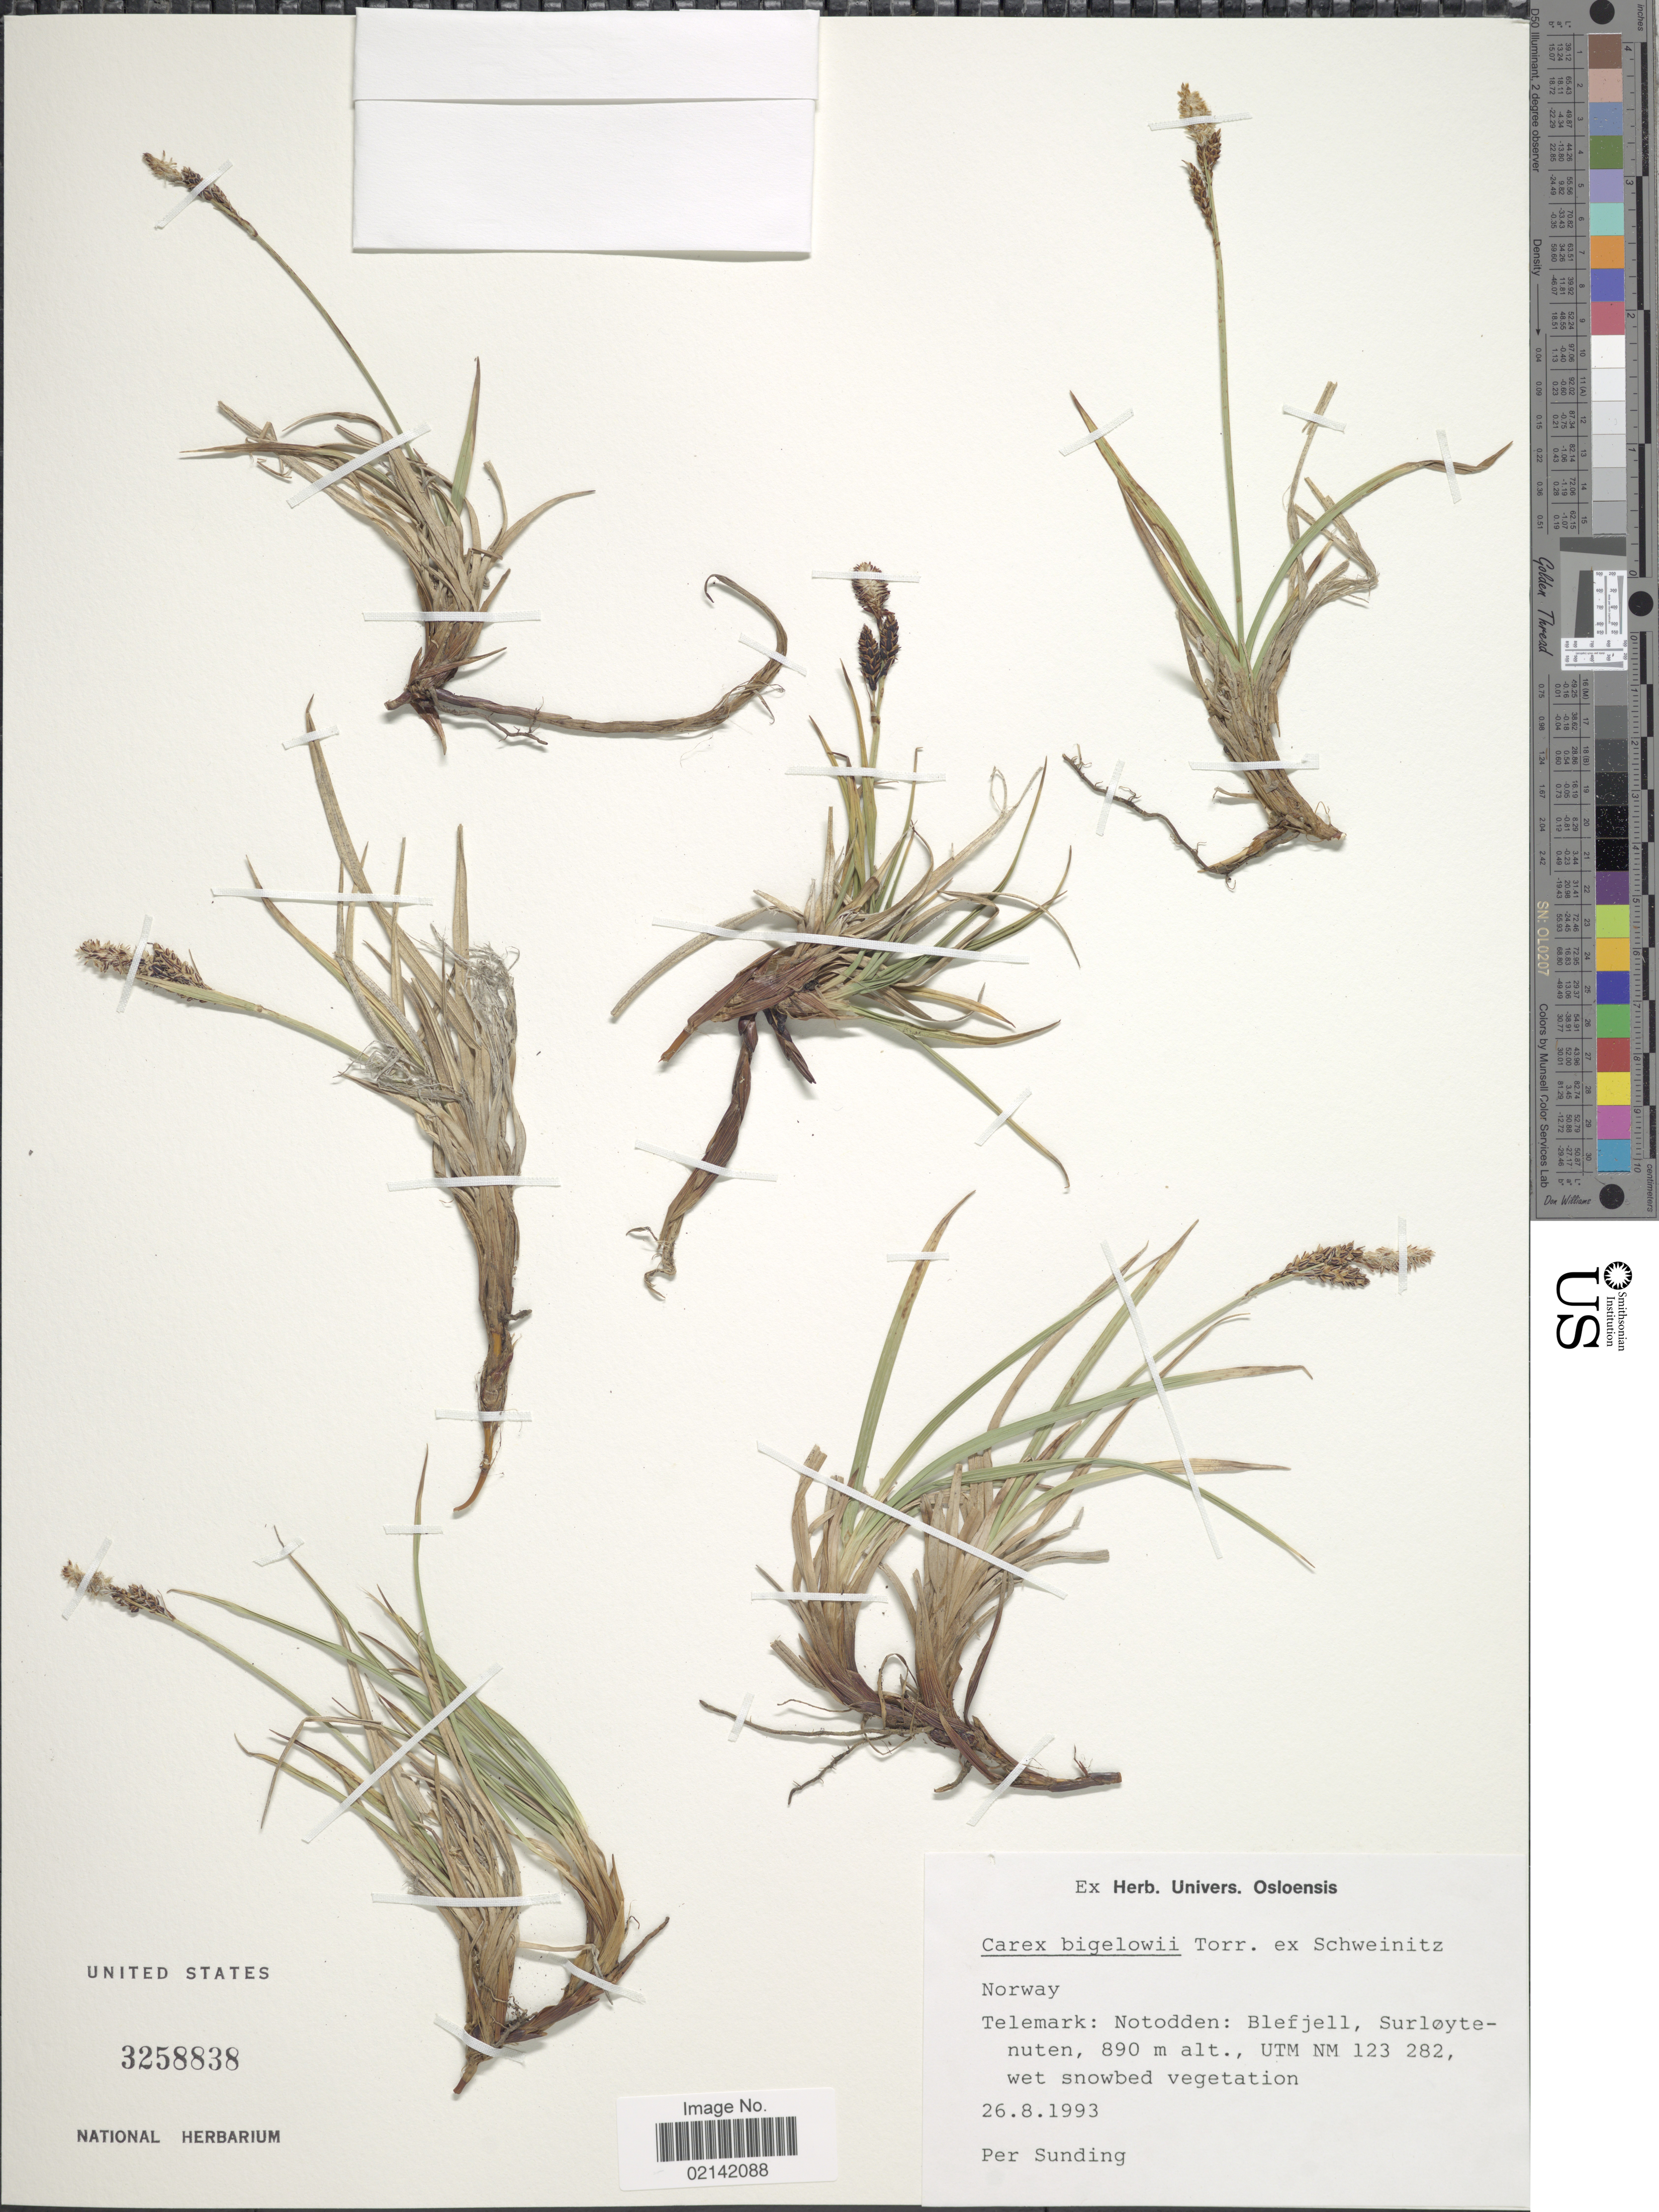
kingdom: Plantae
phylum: Tracheophyta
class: Liliopsida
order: Poales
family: Cyperaceae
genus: Carex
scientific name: Carex bigelowii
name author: Torr. ex Schwein.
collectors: P. O. Sunding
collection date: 1993-08-26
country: Norway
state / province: Telemark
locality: Telemark: Notodden: Blefjell, Surløytenuten. UTM NM 123 282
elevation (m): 890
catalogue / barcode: US 3258838